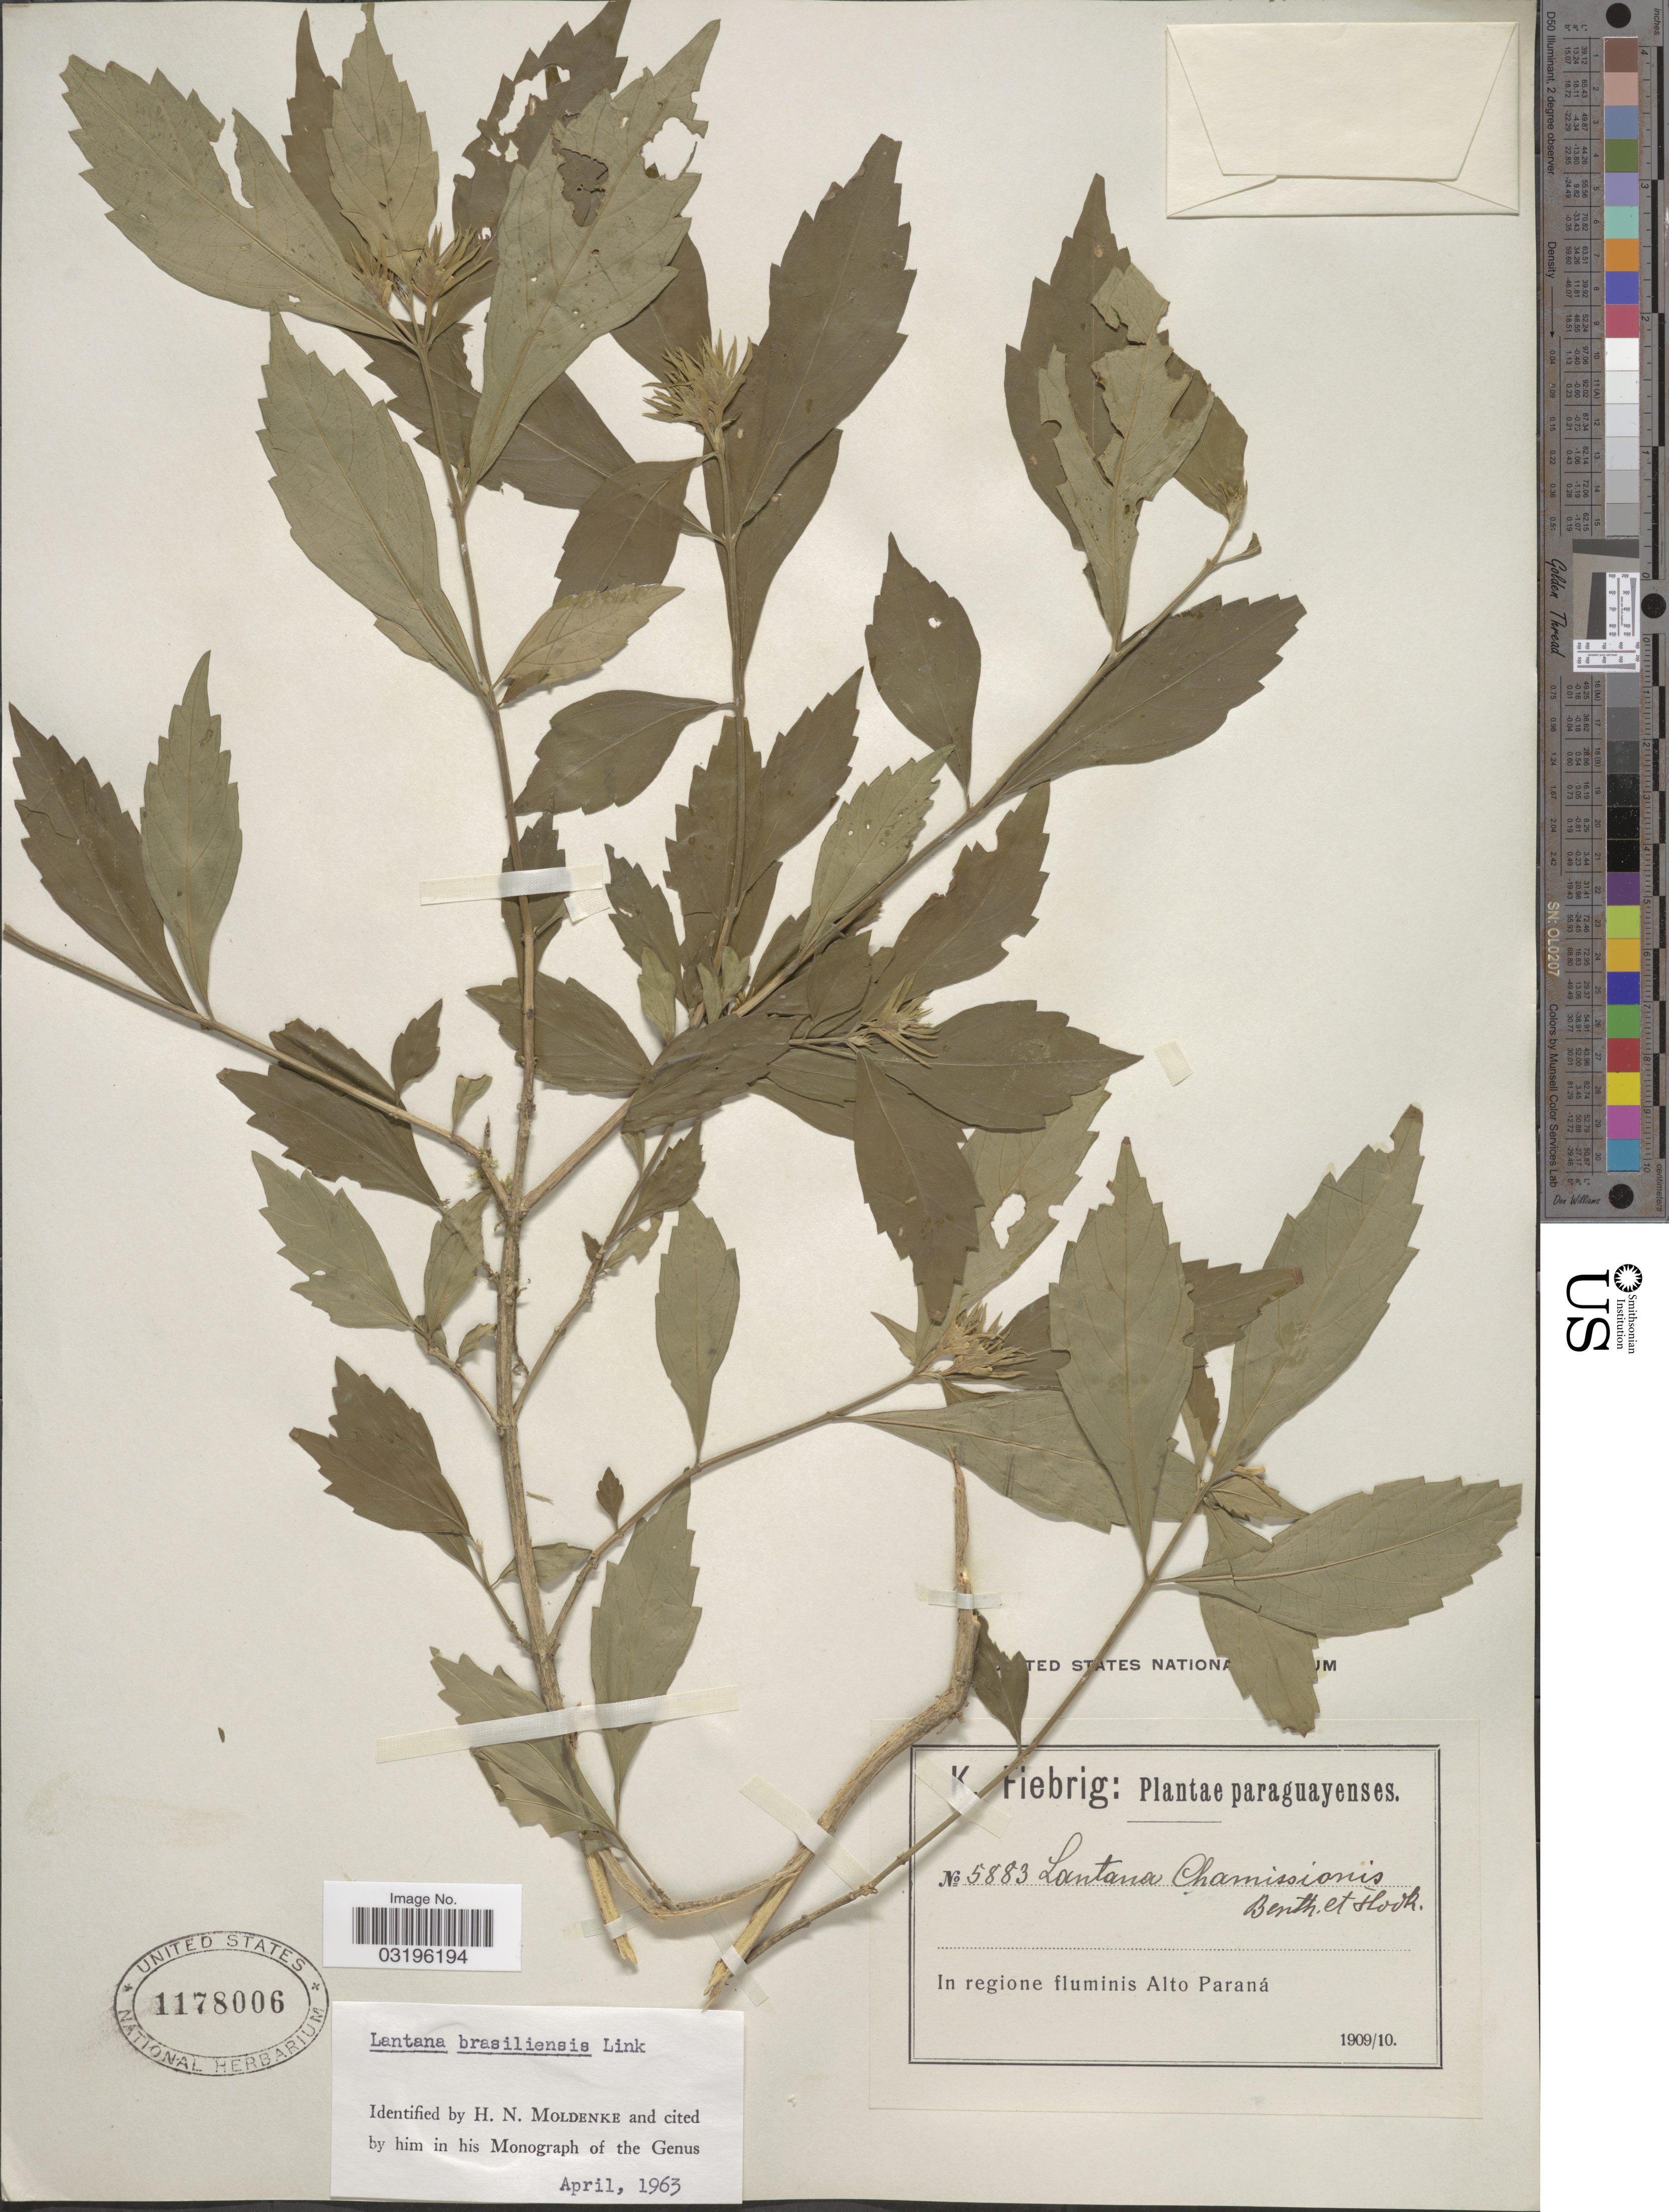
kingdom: Plantae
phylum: Tracheophyta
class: Magnoliopsida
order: Lamiales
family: Verbenaceae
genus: Lantana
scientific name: Lantana brasiliensis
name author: Link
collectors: K. Fiebrig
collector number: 5883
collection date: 1909/1910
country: Paraguay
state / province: Alto Parana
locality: In regione fluminis Alto Paraná.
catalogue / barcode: US 1178006